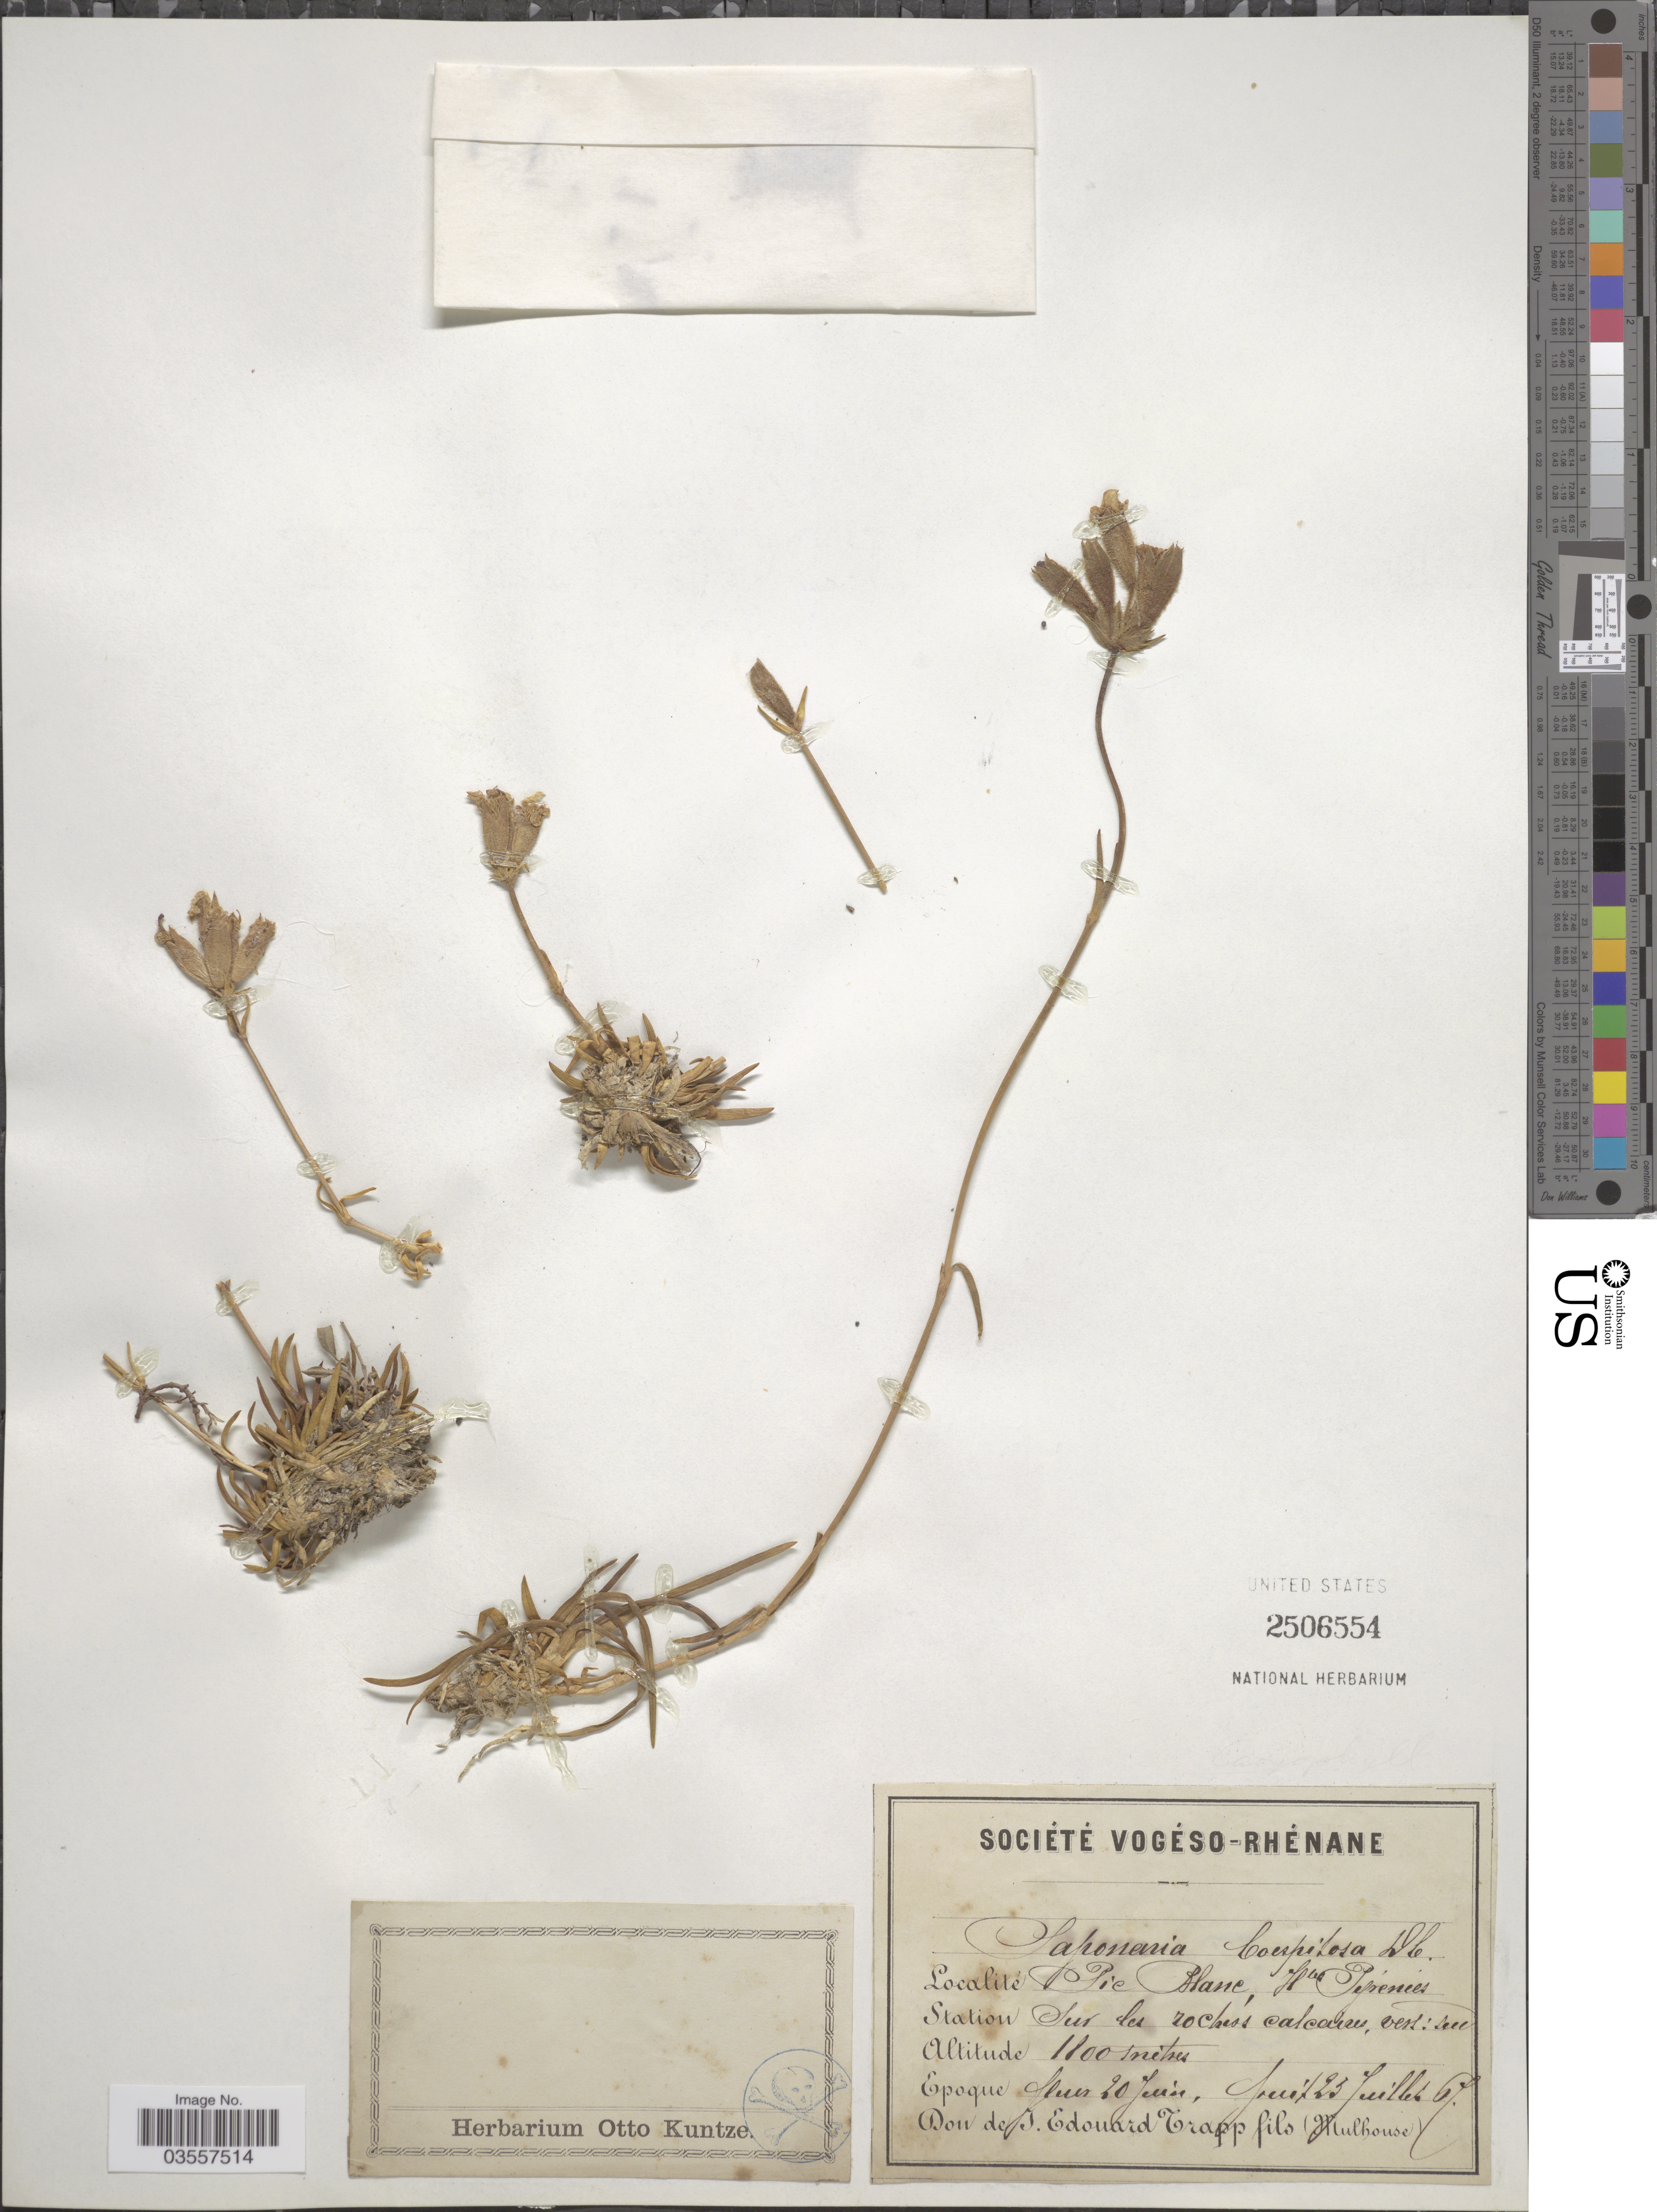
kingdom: Plantae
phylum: Tracheophyta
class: Magnoliopsida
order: Caryophyllales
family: Caryophyllaceae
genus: Saponaria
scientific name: Saponaria caespitosa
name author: DC.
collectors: Trapp, J.E.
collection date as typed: Transcribed d/m/y: 20/6/67 to 23/7/67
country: France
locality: Pic Blanc, Hles Pyrenees. Station Sur les rochess calcaire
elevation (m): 1800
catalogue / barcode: US 2506554